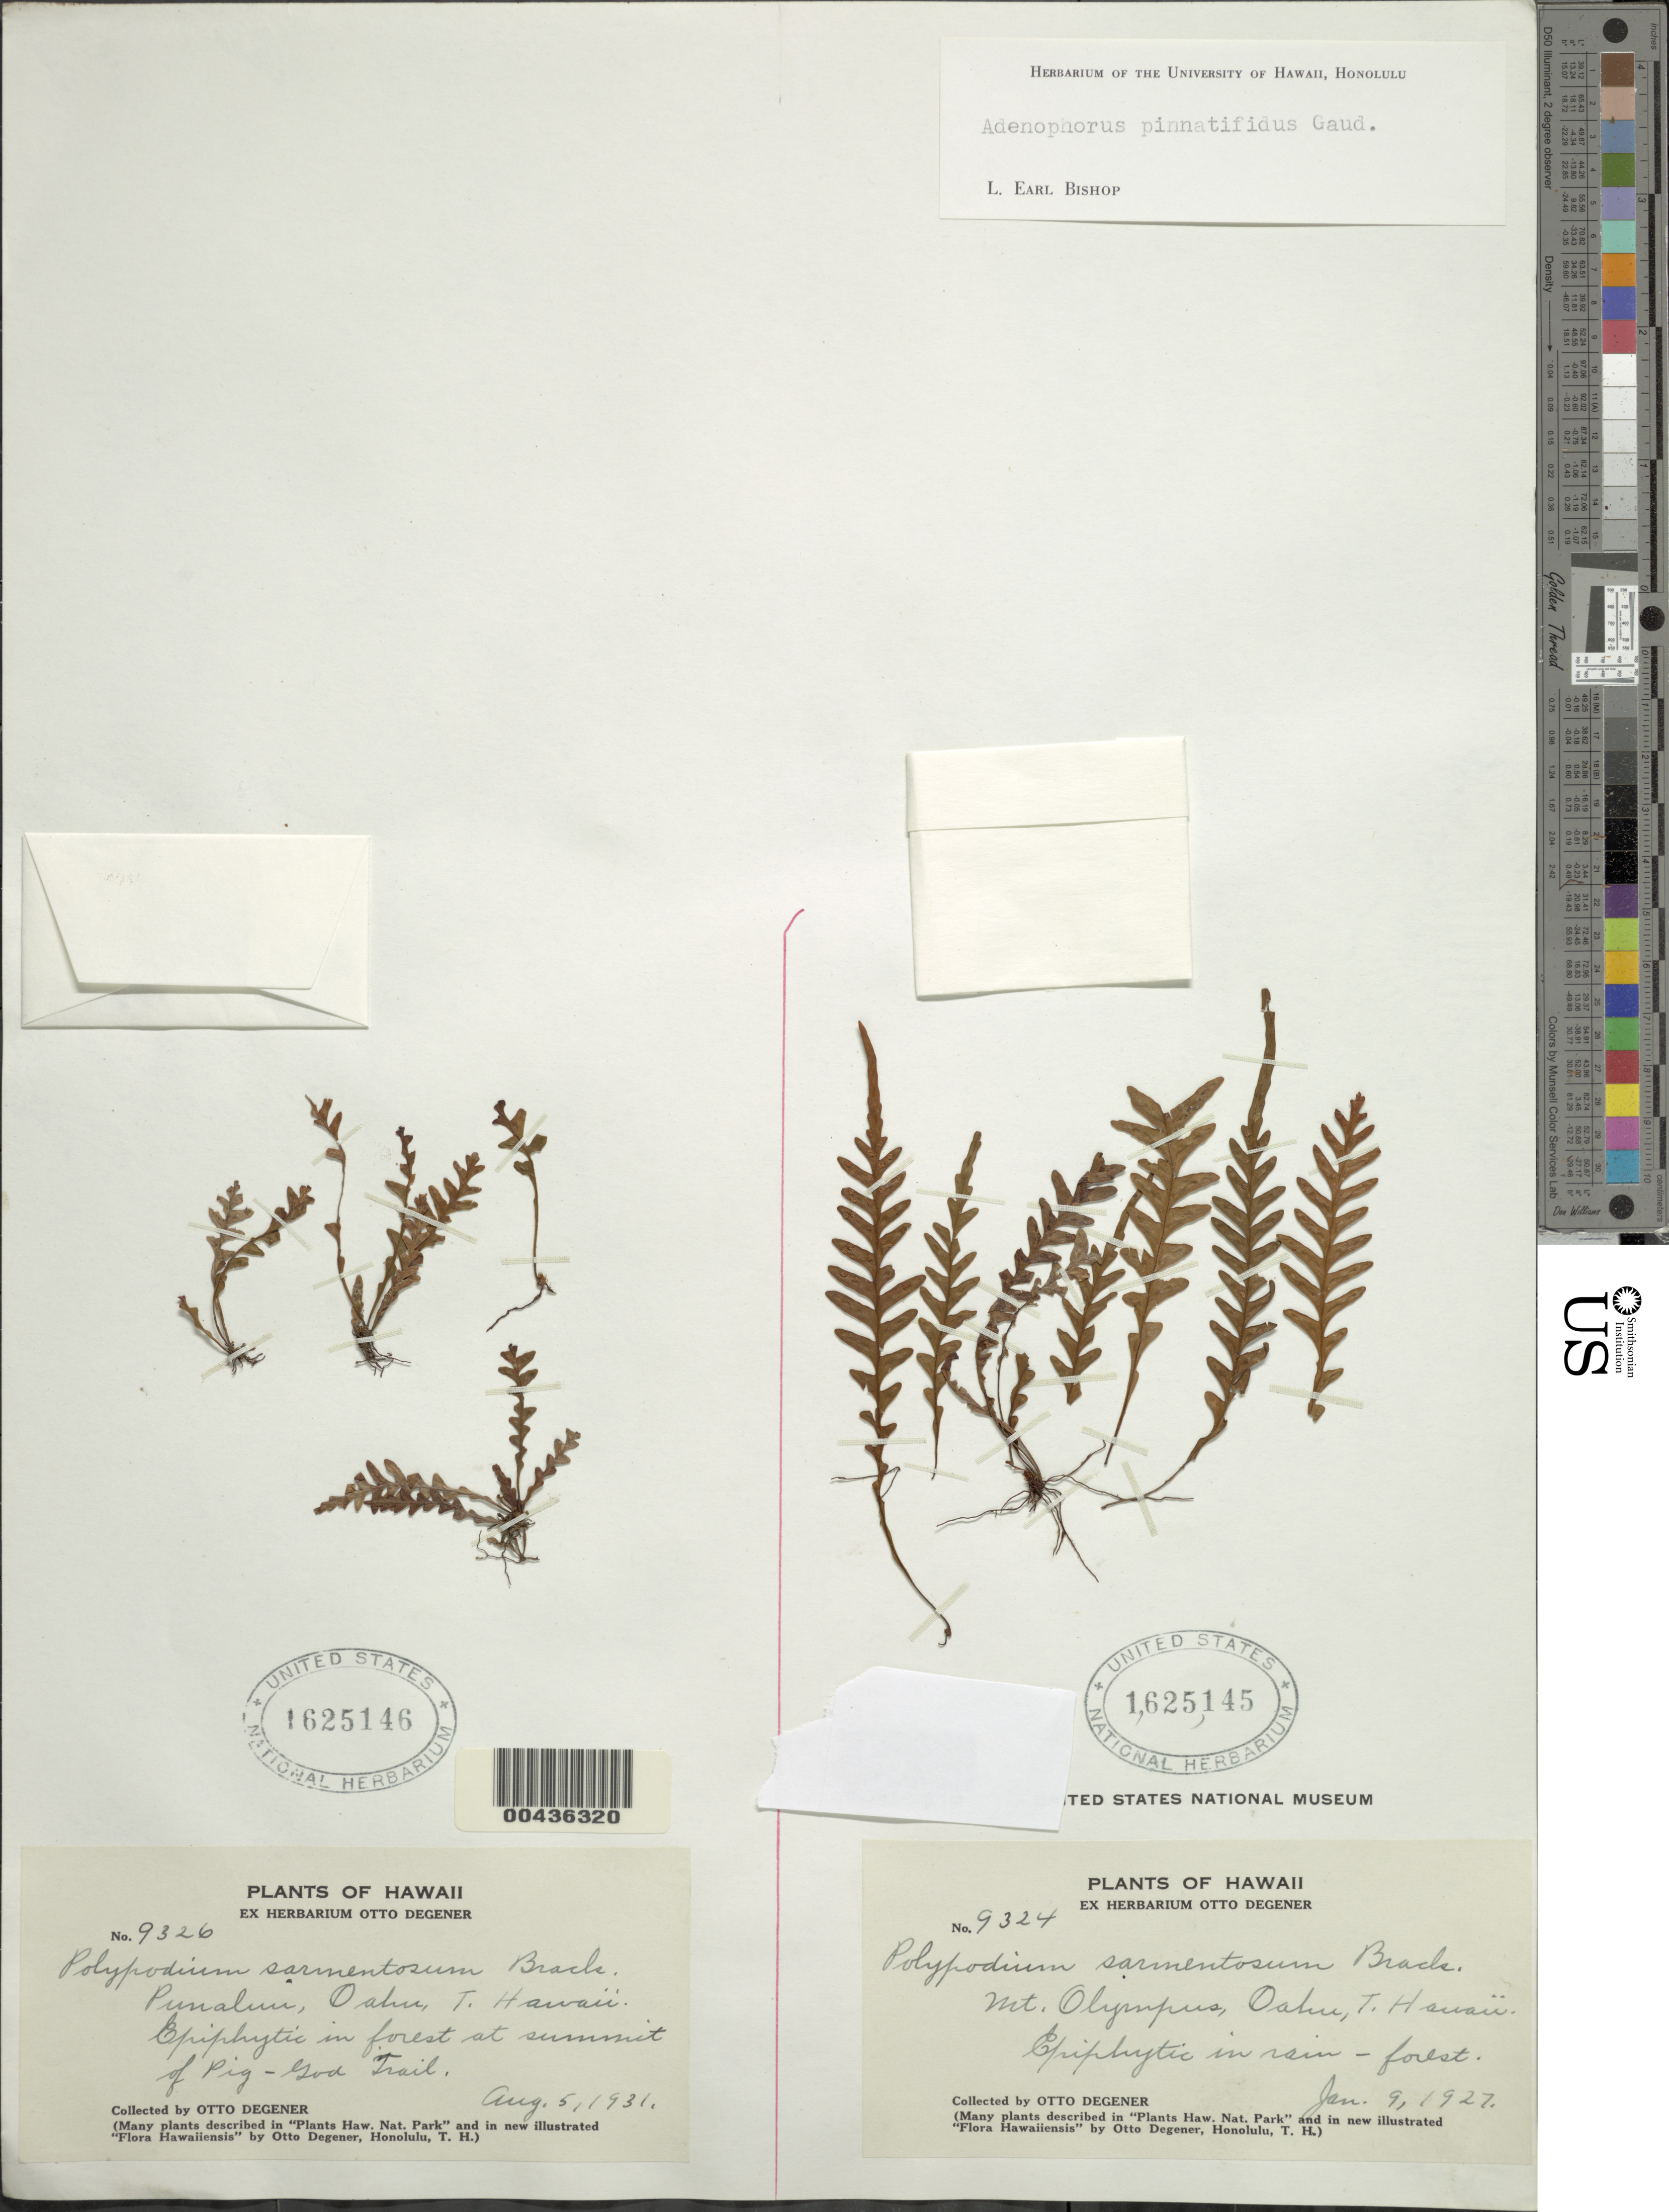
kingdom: Plantae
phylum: Tracheophyta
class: Polypodiopsida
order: Polypodiales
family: Polypodiaceae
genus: Adenophorus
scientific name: Adenophorus pinnatifidus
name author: Gaudich.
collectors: O. Degener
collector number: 9326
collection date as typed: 5 Aug 1931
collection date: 1931-08-05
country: United States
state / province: Hawaii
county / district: Honolulu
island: Oahu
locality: Punalui, at summit of Pig-God Trail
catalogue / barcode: US 1625146